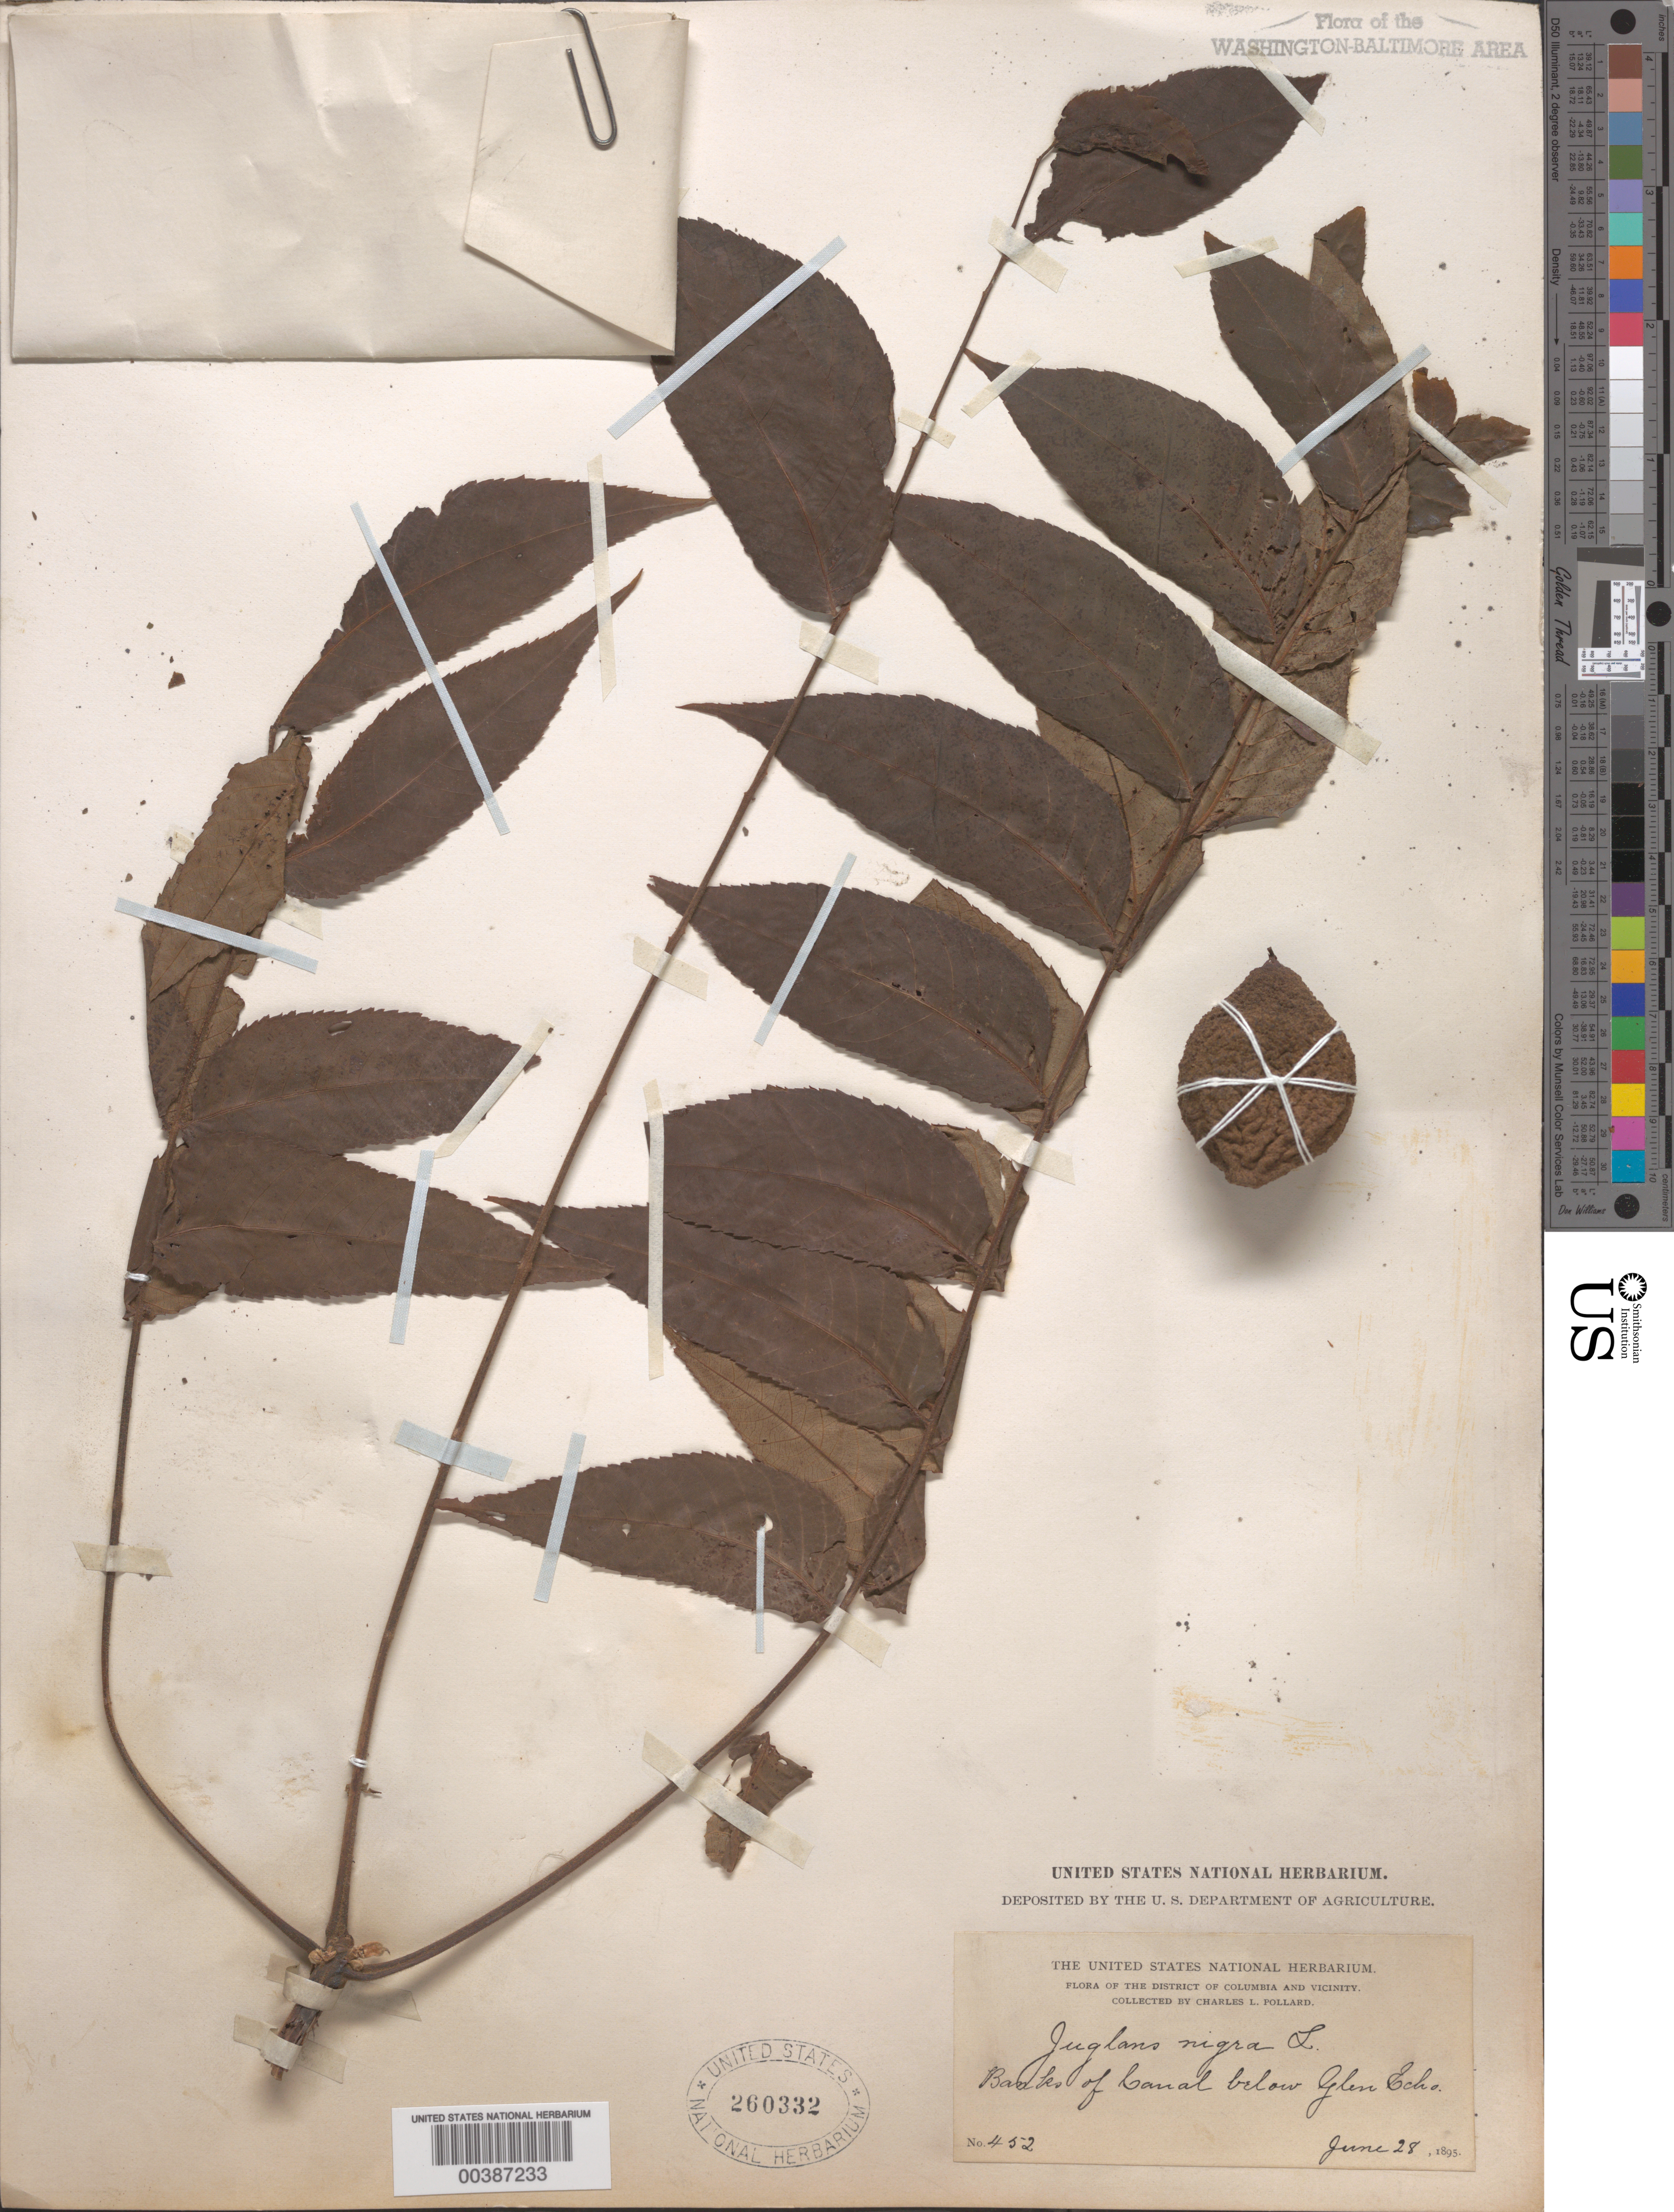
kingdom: Plantae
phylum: Tracheophyta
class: Magnoliopsida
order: Fagales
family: Juglandaceae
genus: Juglans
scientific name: Juglans nigra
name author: L.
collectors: C. L. Pollard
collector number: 452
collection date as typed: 28 Jun 1895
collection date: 1895-06-28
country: United States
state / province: Maryland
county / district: Montgomery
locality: C. & O. Canal below Glen Echo C. and O. Canal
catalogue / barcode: US 260332